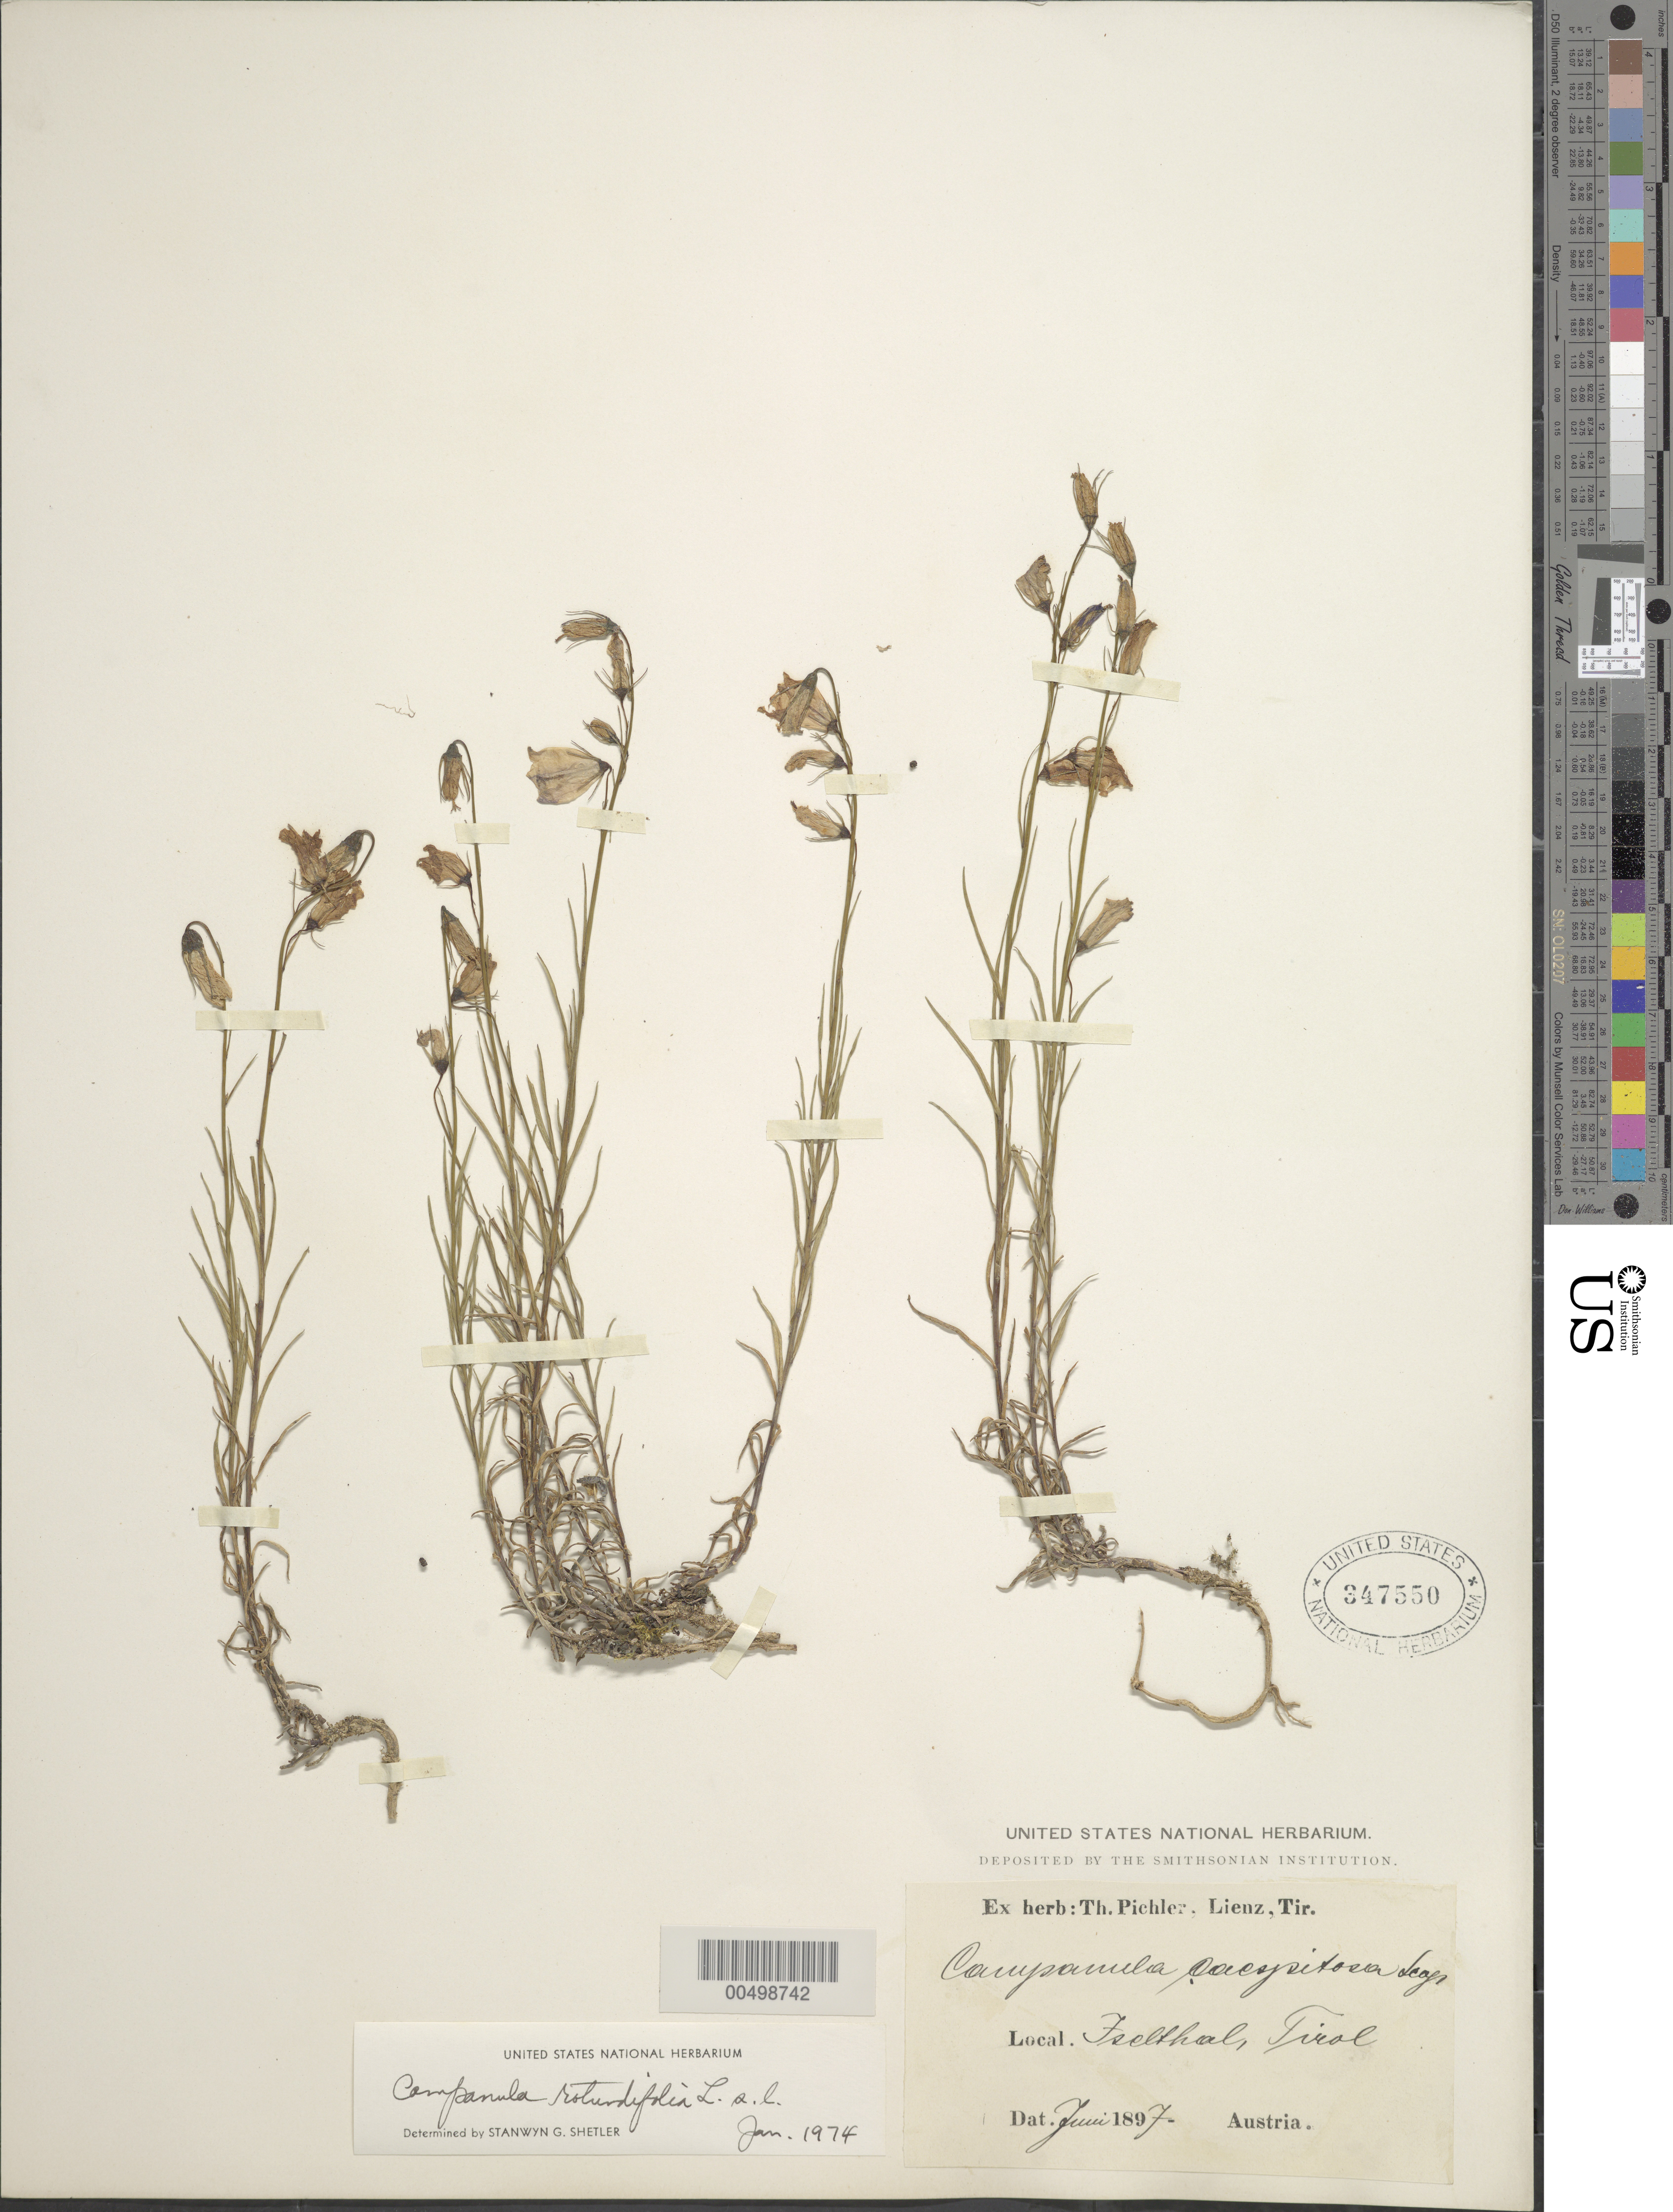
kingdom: Plantae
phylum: Tracheophyta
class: Magnoliopsida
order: Asterales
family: Campanulaceae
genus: Campanula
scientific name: Campanula rotundifolia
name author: L.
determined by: Shetler, Stanwyn G., (US), NMNH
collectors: T. Pichler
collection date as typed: Jun 1897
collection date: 1897-06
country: Austria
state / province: Tirol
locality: Iselthal [Isel Tal]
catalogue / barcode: US 347550